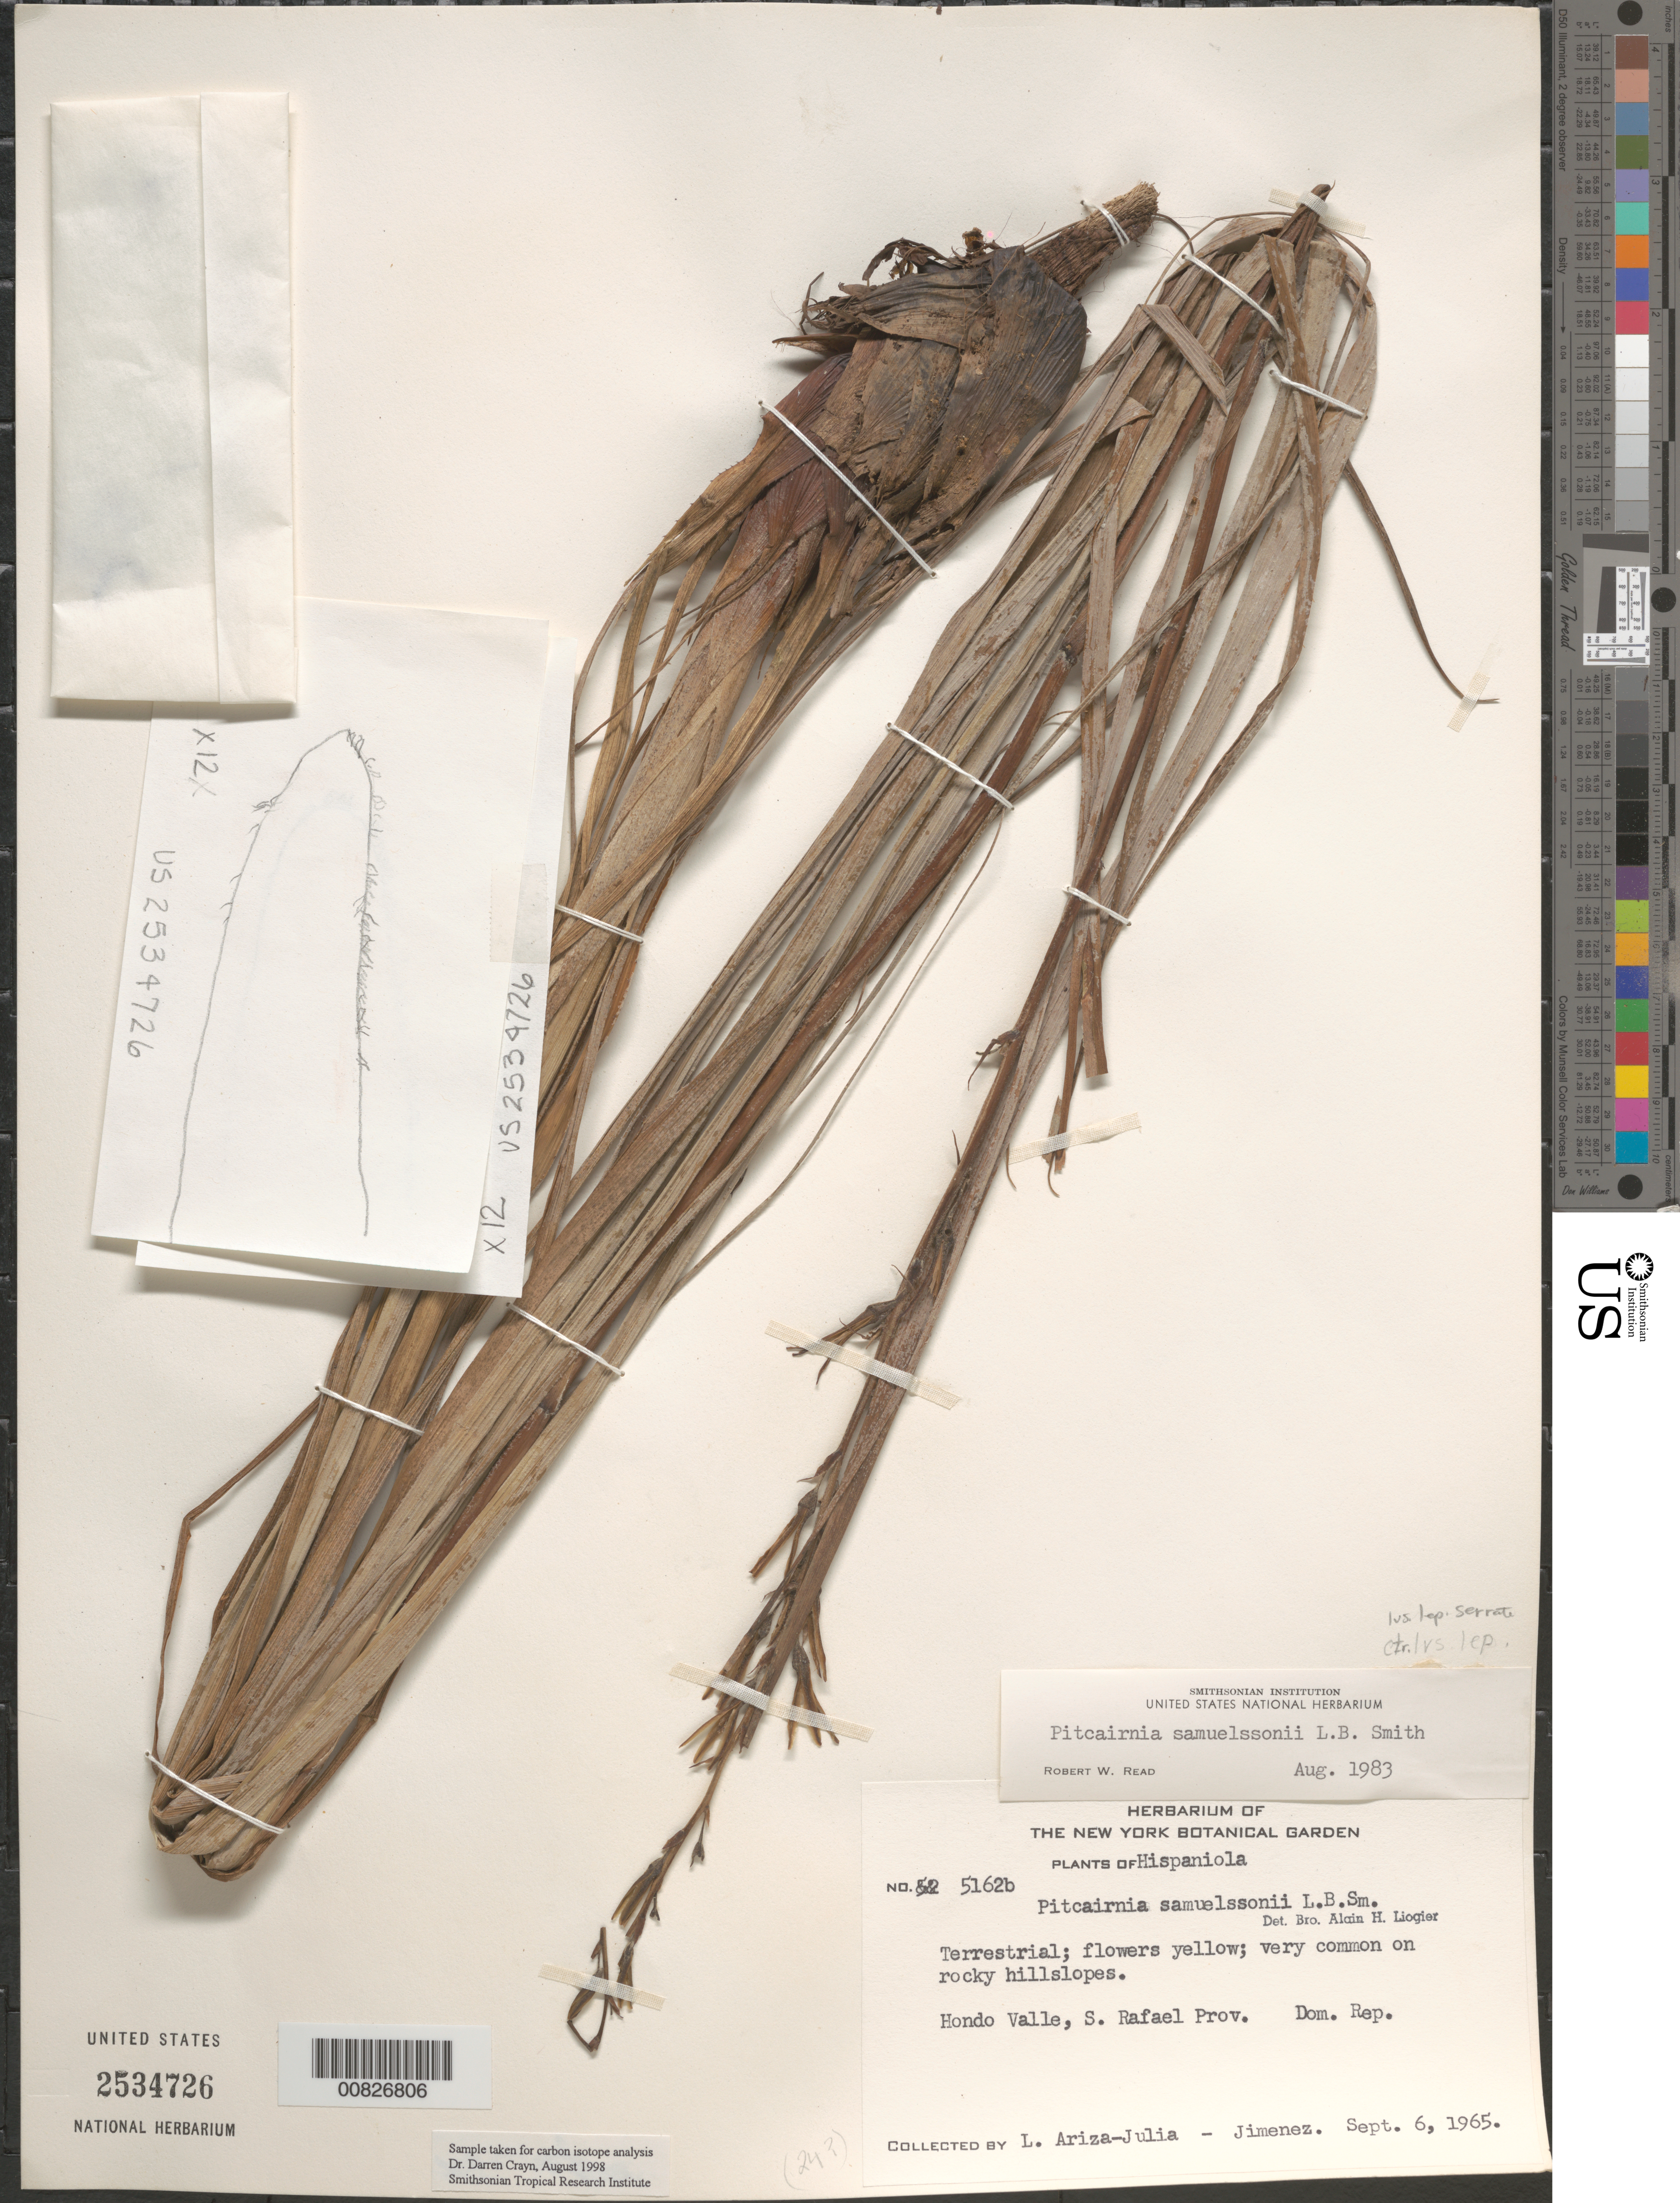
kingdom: Plantae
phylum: Tracheophyta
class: Liliopsida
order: Poales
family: Bromeliaceae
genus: Pitcairnia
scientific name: Pitcairnia samuelssonii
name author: L.B. Sm.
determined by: Read, Robert W., (US), NMNH (UNITED STATES)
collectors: L. Ariza-Julia & Jimenez, --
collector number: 5162b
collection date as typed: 06 Sep 1965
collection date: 1965-09-06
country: Dominican Republic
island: Hispaniola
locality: Hondo Valle, S. Rafael Prov.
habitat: Rocky hillslopes.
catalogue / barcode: US 2534726